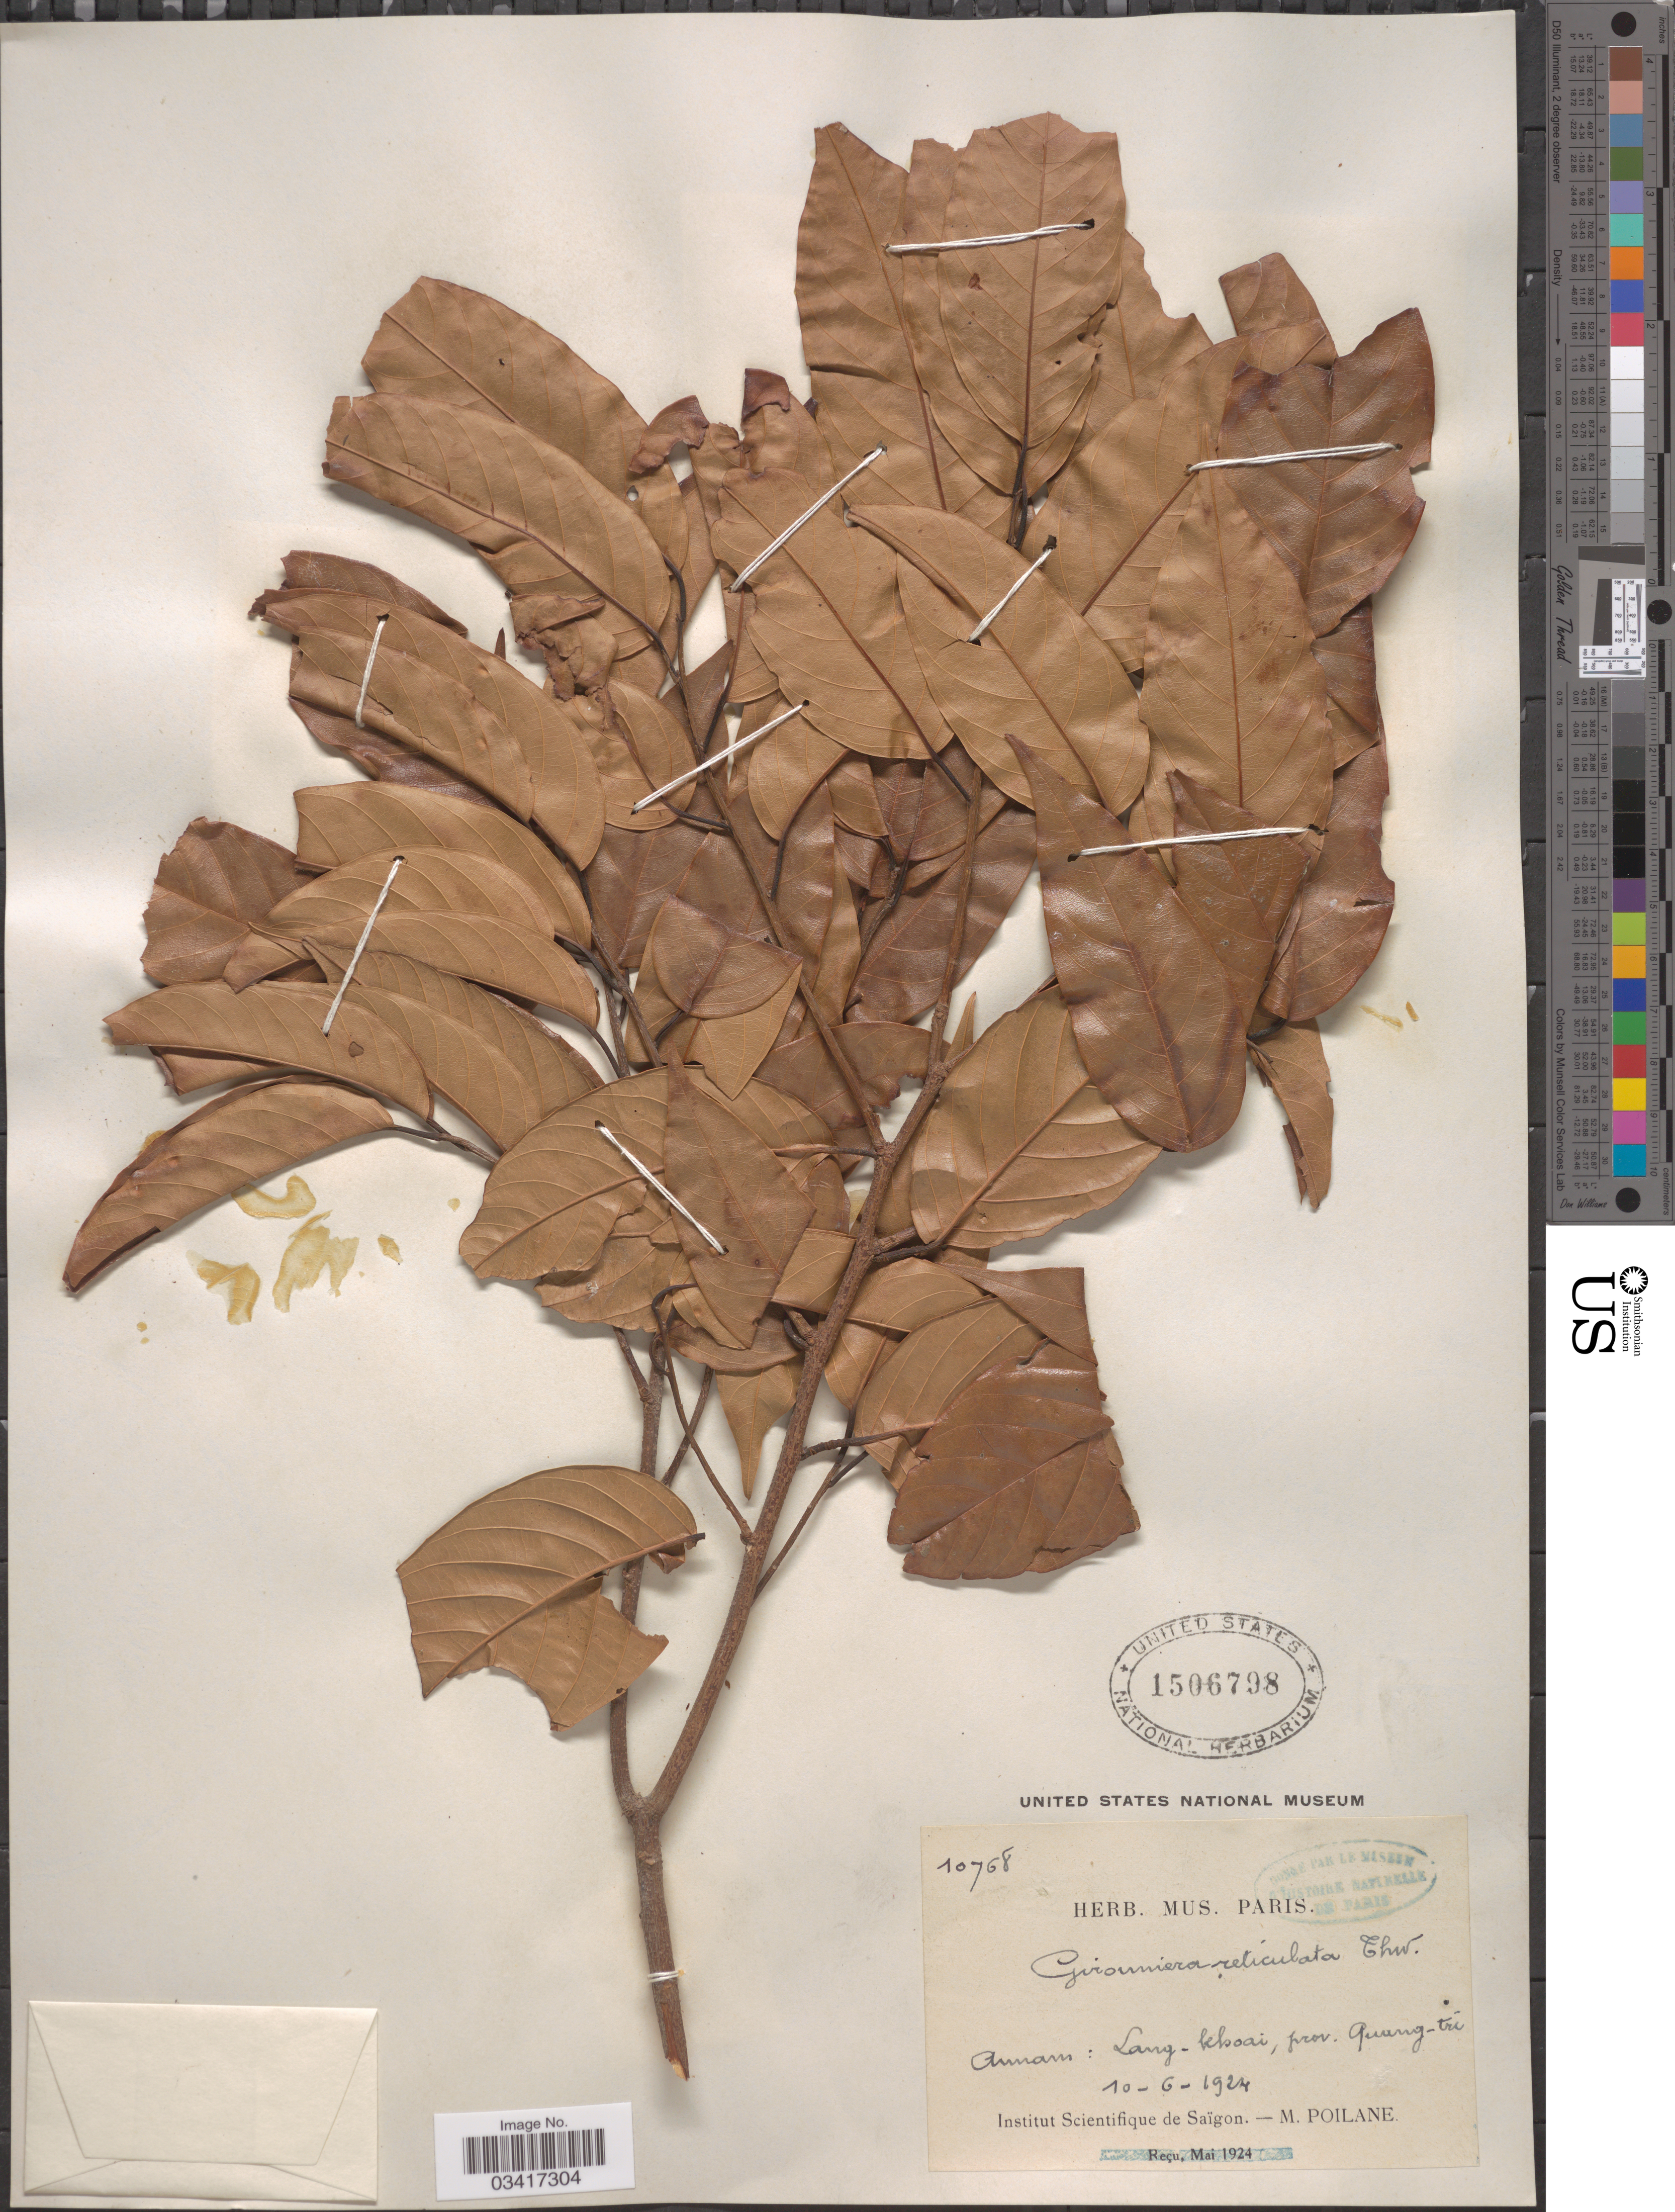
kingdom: Plantae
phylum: Tracheophyta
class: Magnoliopsida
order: Rosales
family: Cannabaceae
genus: Gironniera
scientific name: Gironniera reticulata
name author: Thwaites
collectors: M. Poilane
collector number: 10768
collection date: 1924-06-10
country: Vietnam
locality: Annam: Lang-lekoai [interpreted], prov. Quang-tri.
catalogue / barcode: US 1506798